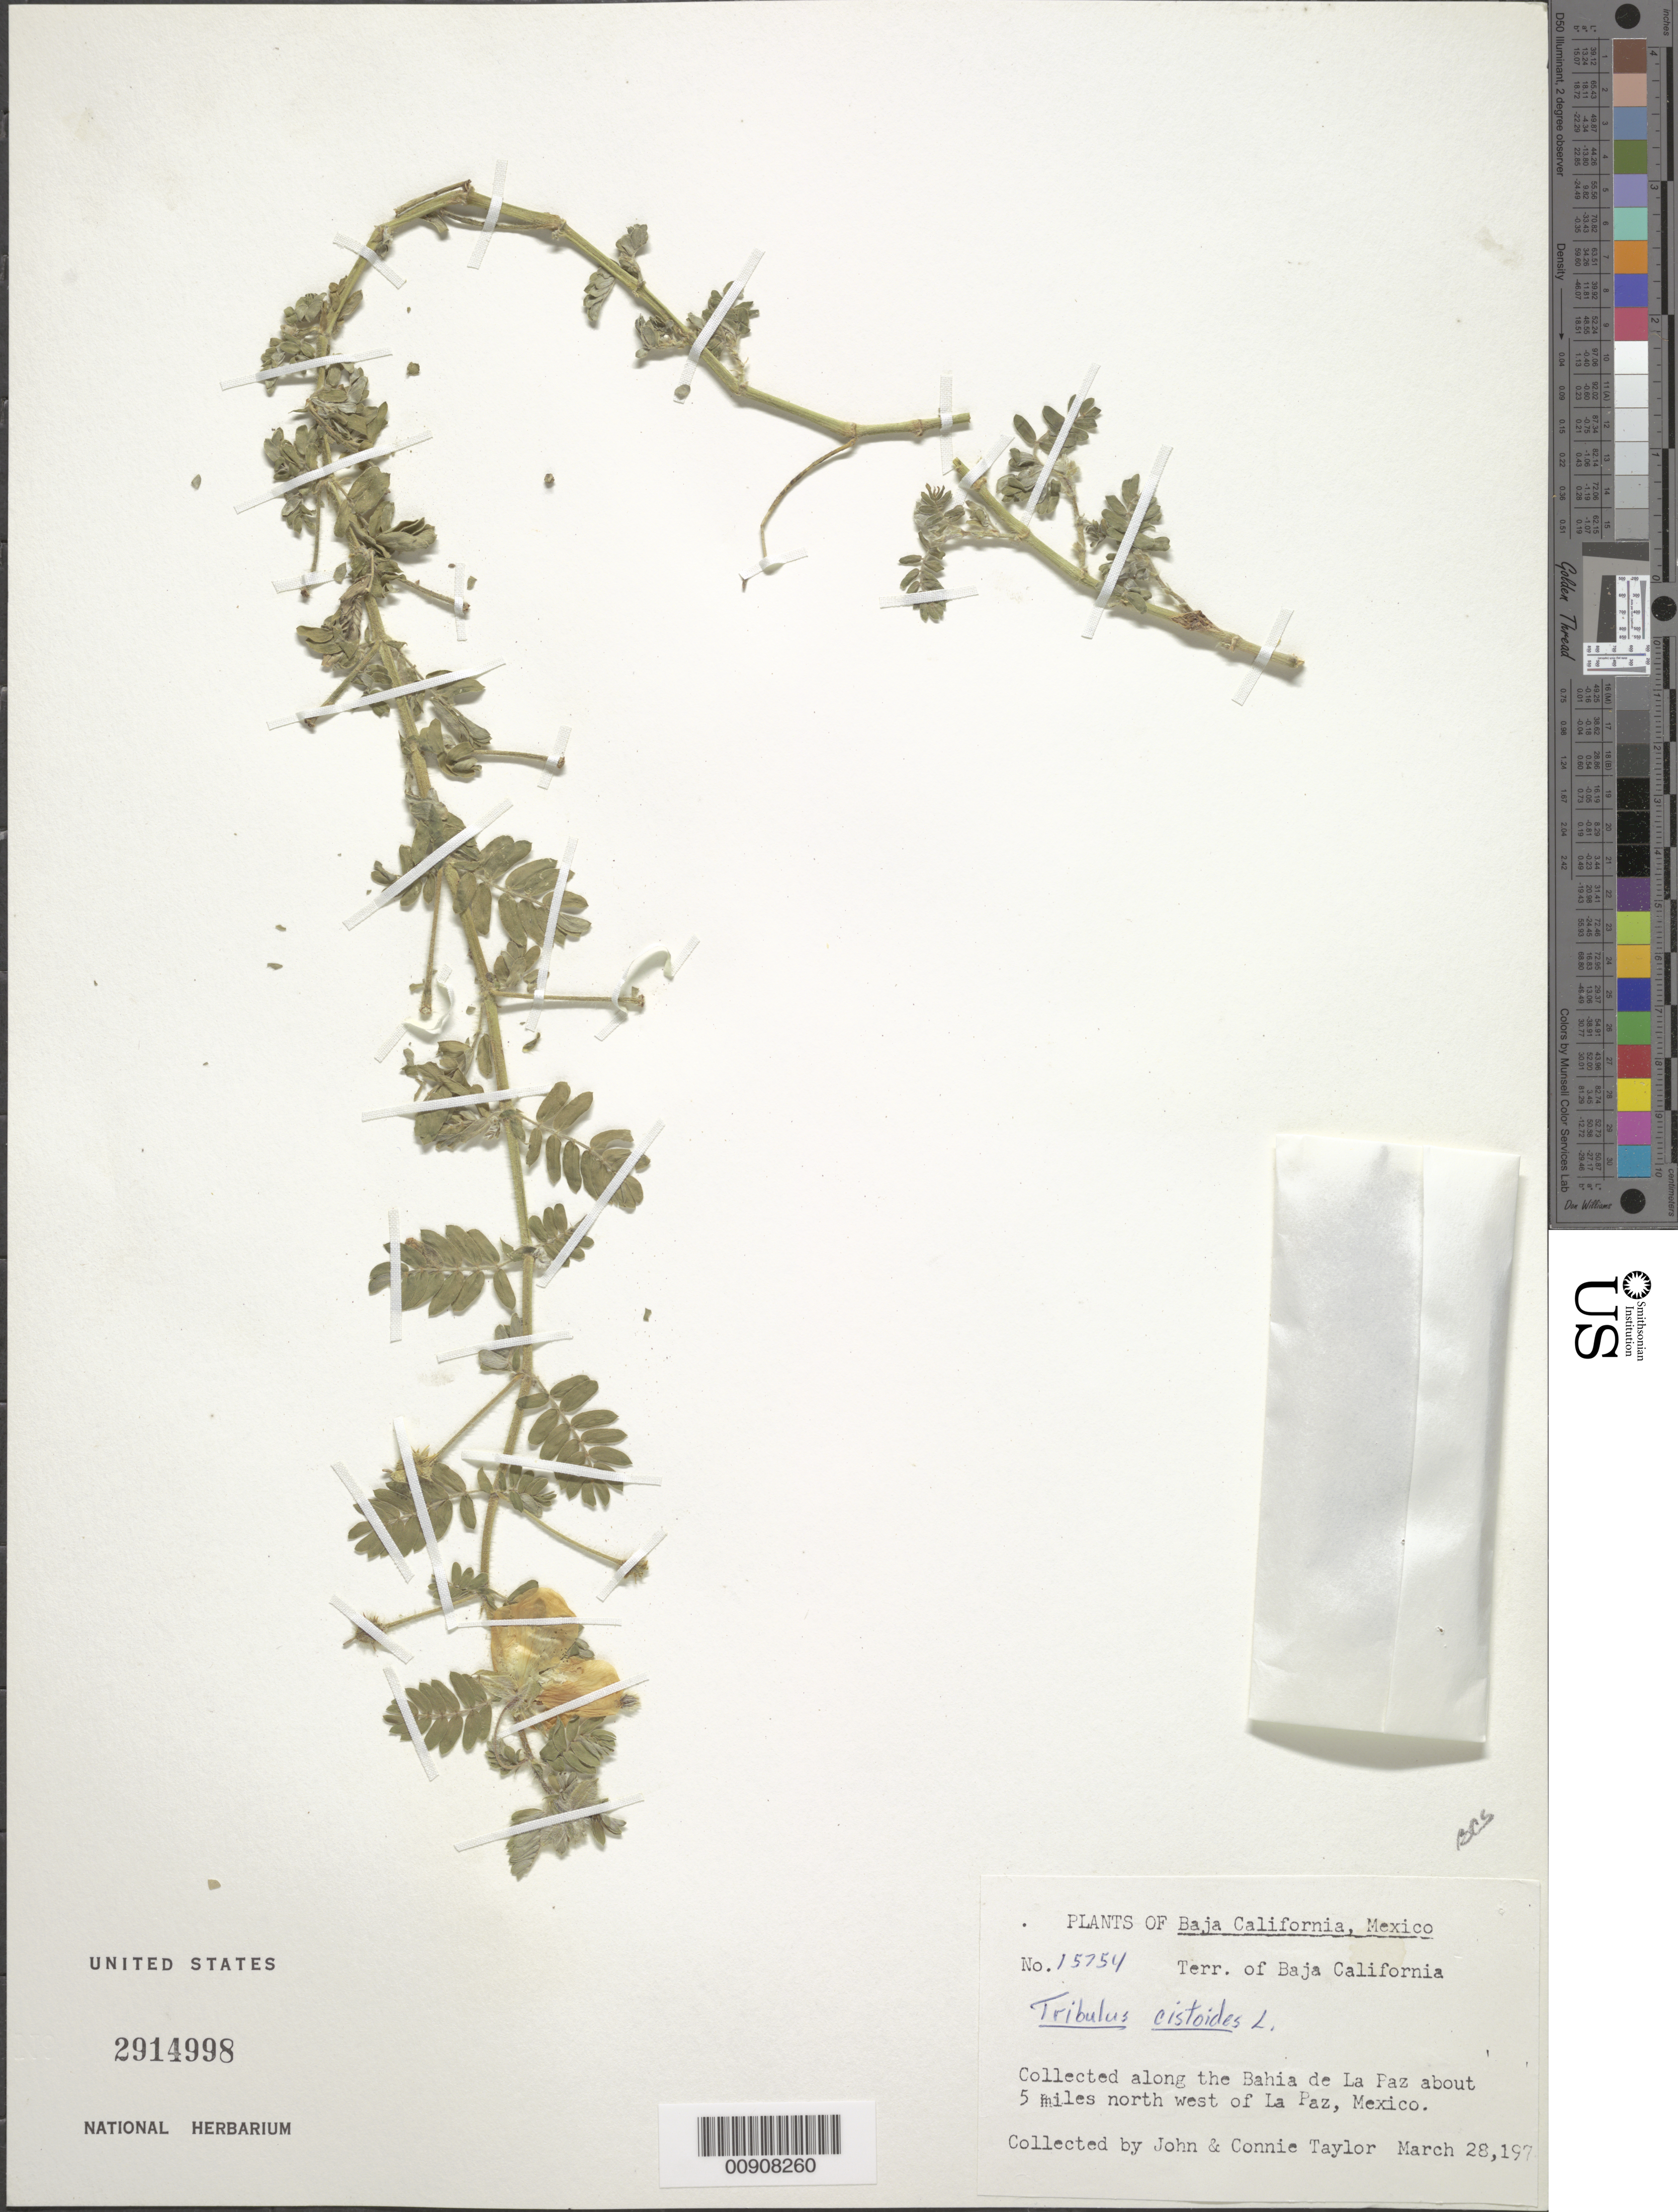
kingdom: Plantae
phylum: Tracheophyta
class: Magnoliopsida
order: Zygophyllales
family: Zygophyllaceae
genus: Tribulus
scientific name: Tribulus cistoides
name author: L.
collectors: J. Taylor & C. Taylor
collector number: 15754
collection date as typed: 28 Mar 1974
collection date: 1974-03-28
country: Mexico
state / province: Baja California Sur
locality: Along the Bahía de la Paz about 5 miles north west of La Paz. Terr. of Baja California.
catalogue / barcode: US 2914998